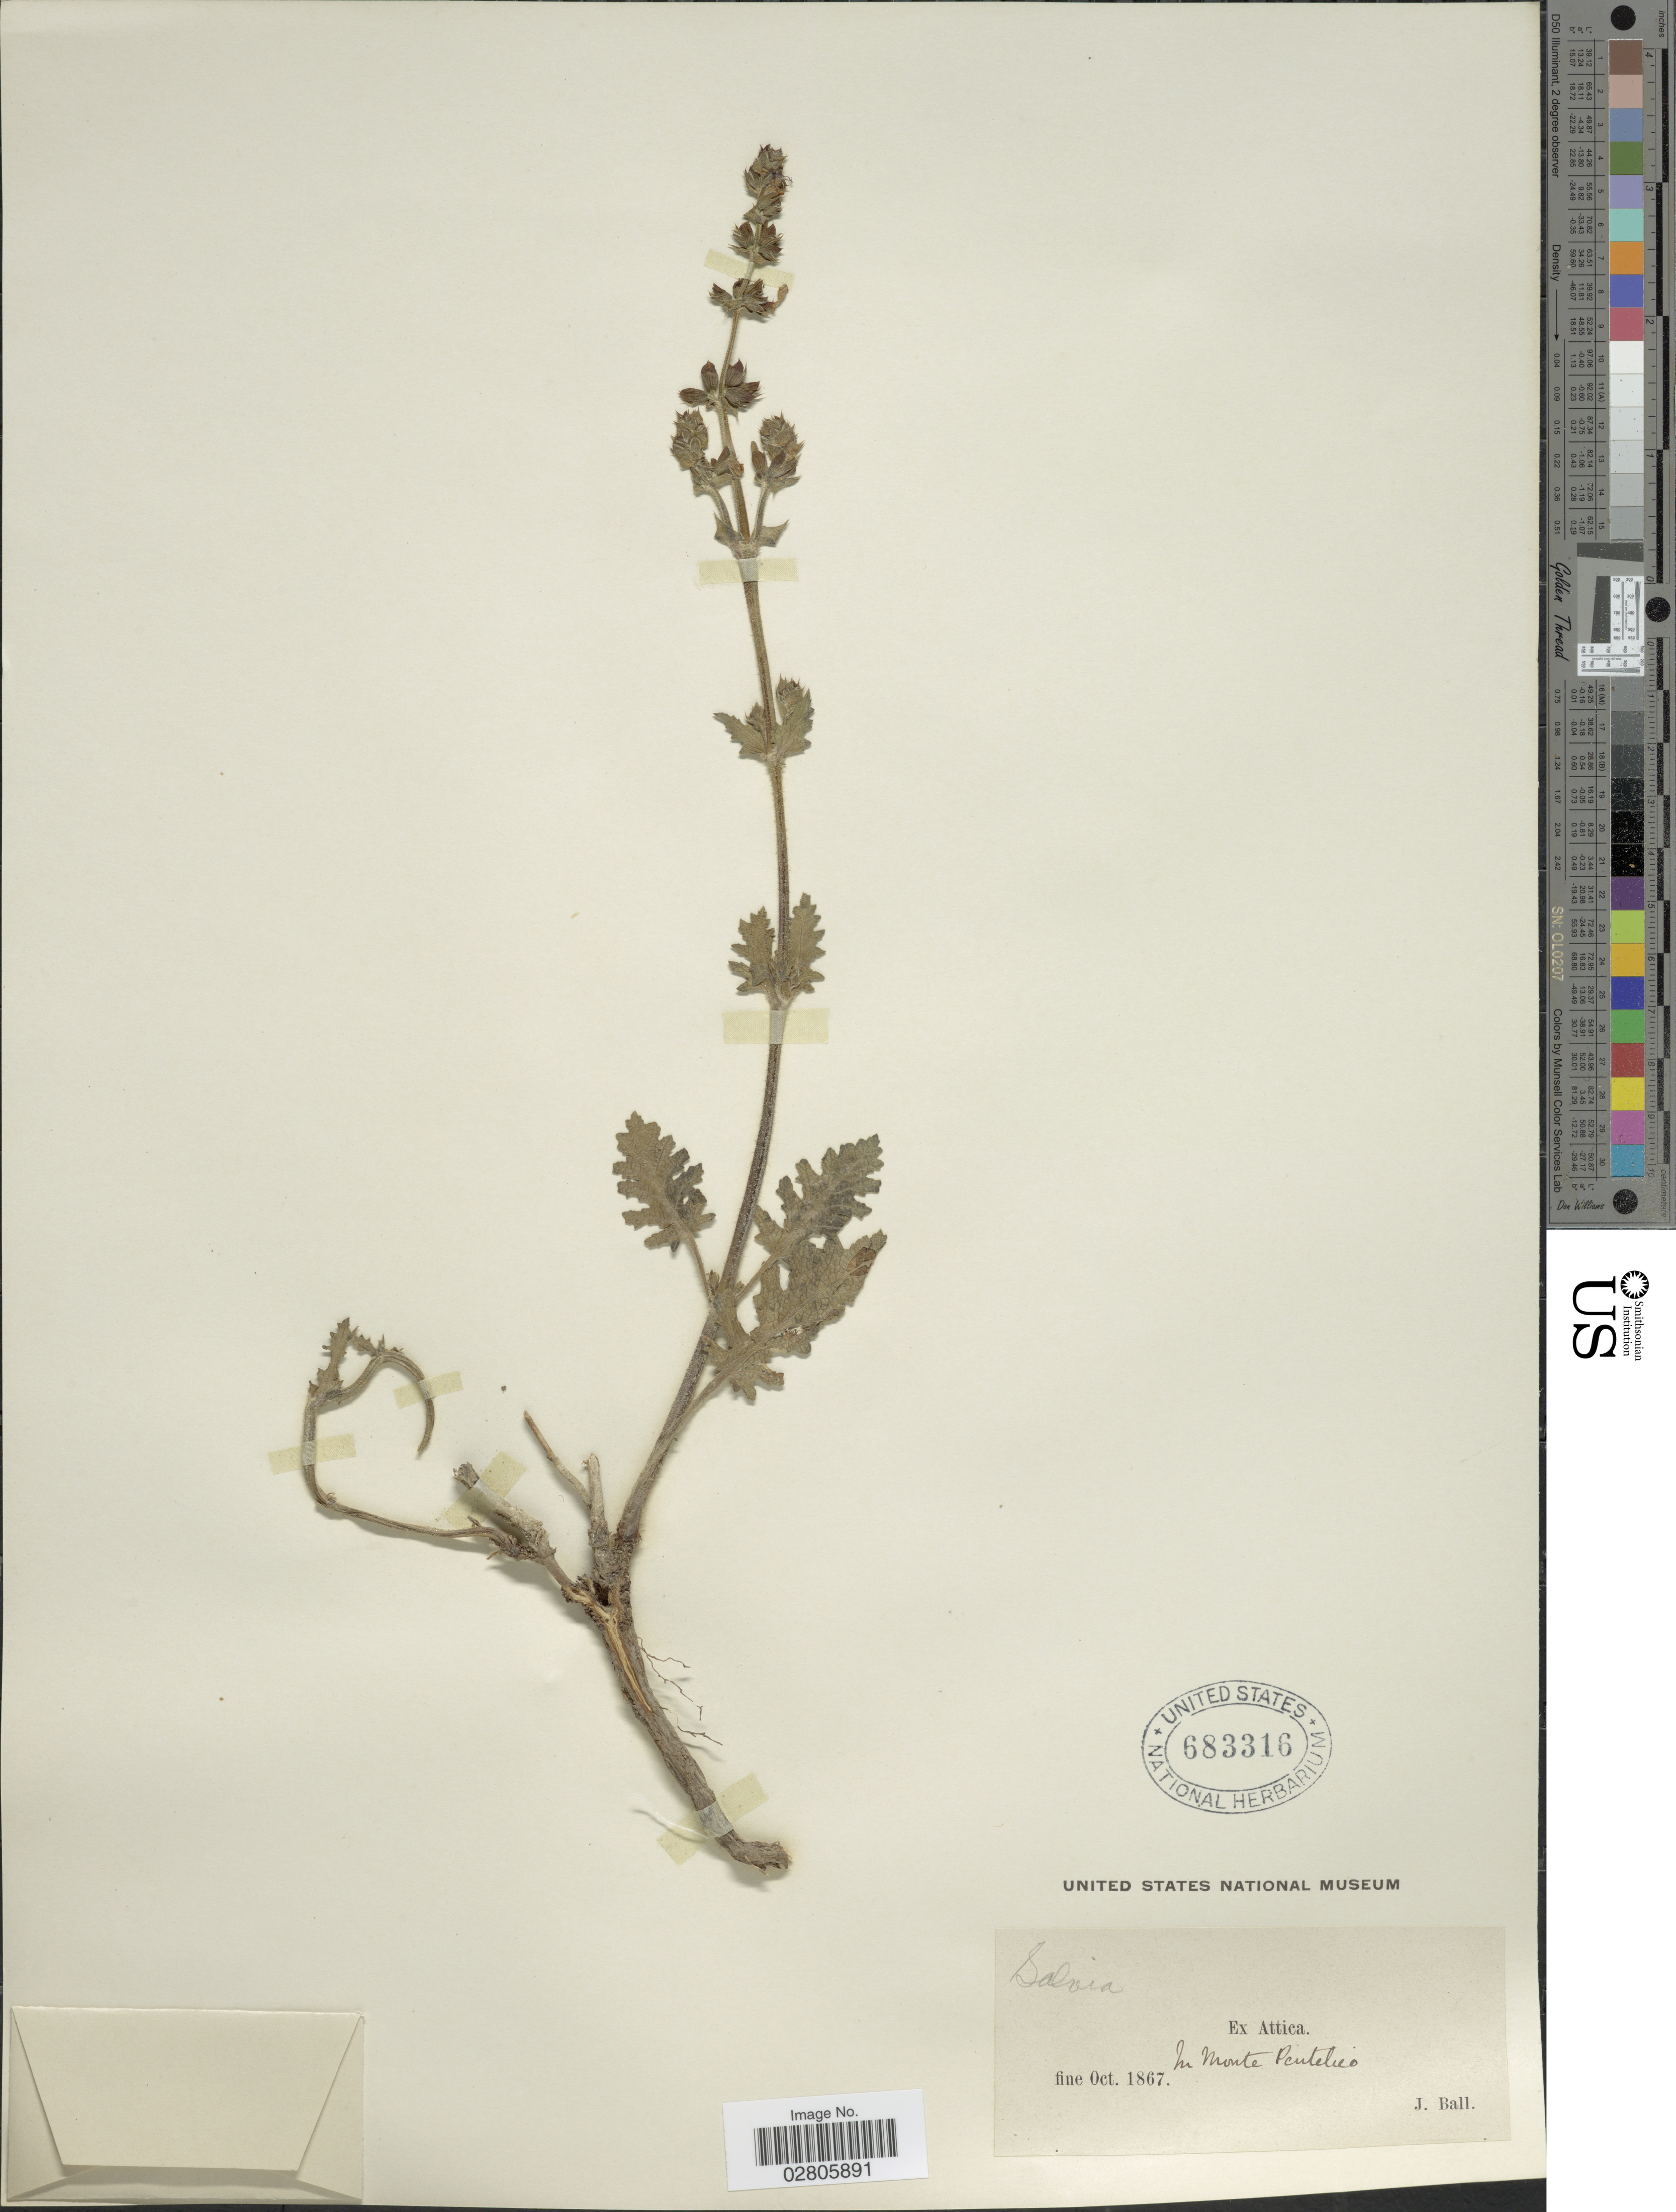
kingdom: Plantae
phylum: Tracheophyta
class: Magnoliopsida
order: Lamiales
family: Lamiaceae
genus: Salvia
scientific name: Salvia sp.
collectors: J. Ball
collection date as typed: fine Oct. 1867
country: Greece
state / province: Attica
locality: Attica. In Monte Pcutelico.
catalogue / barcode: US 683316